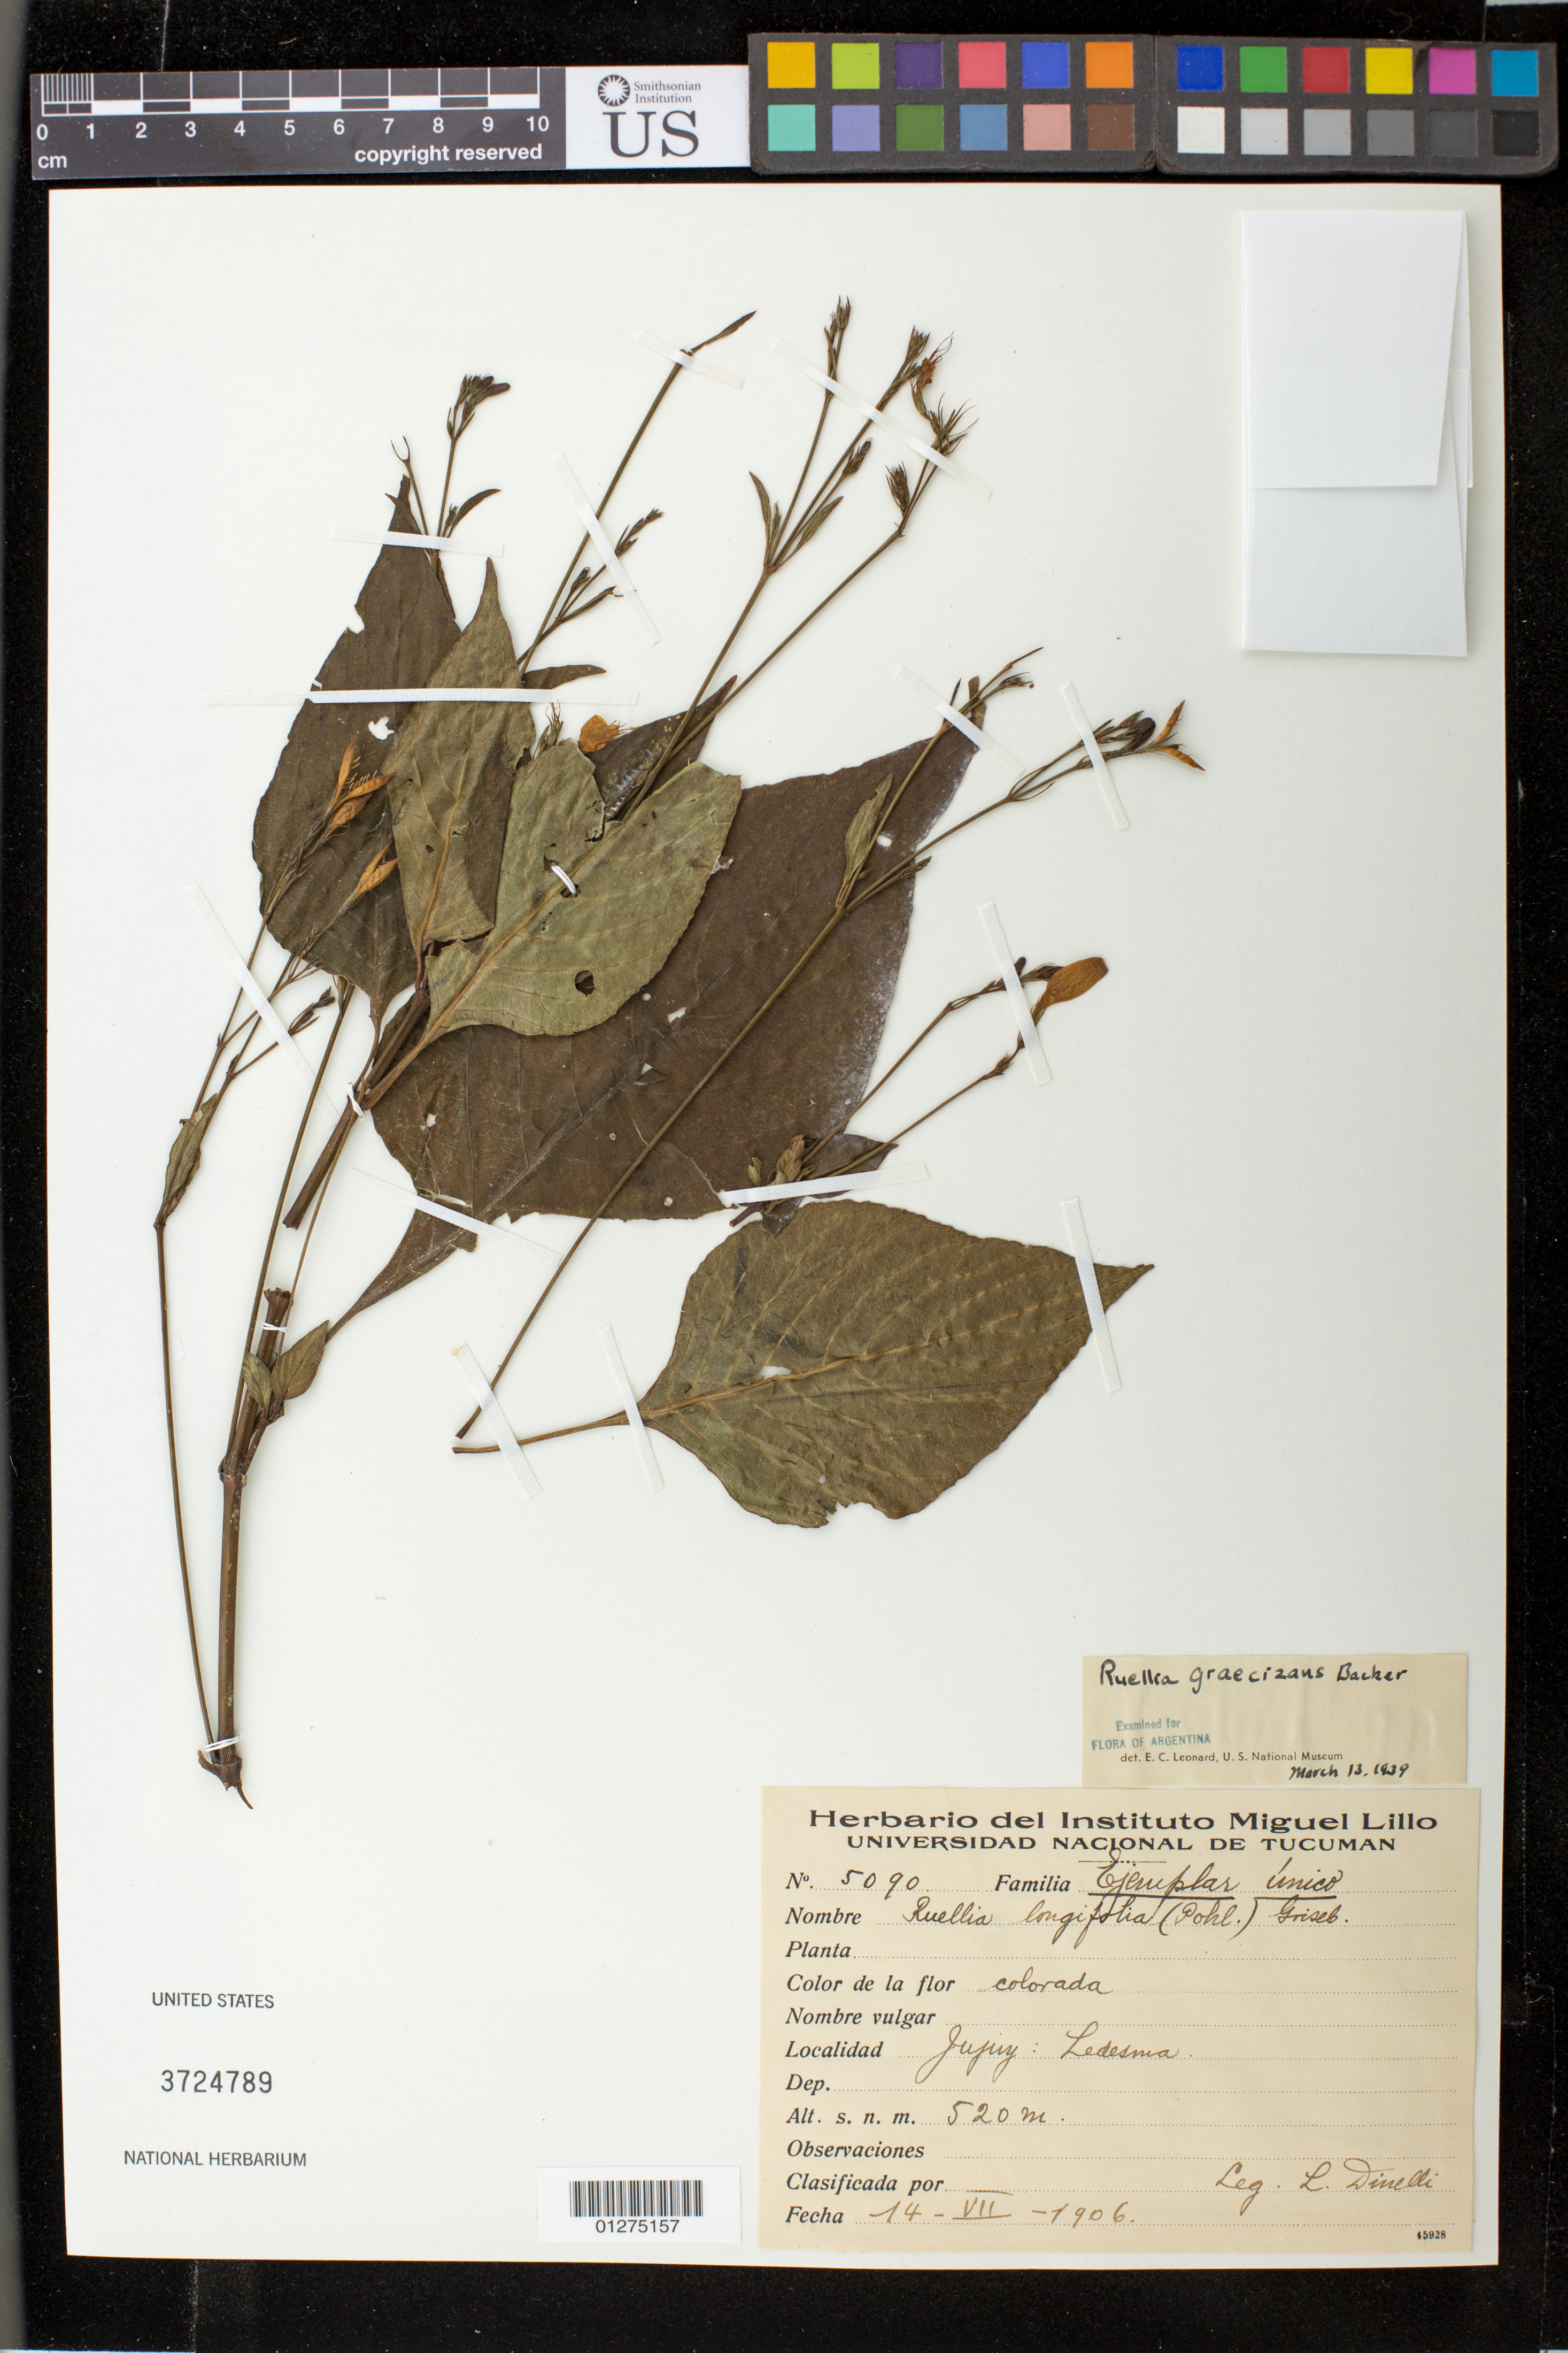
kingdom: Plantae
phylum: Tracheophyta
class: Magnoliopsida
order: Lamiales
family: Acanthaceae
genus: Ruellia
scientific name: Ruellia brevifolia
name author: (Pohl) C. Ezcurra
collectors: Dinelli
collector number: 5090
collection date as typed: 14-VII-1906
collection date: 1906-07-14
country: Argentina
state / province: Jujuy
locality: Jujuy: Ledesma.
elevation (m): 520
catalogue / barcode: US 3724789